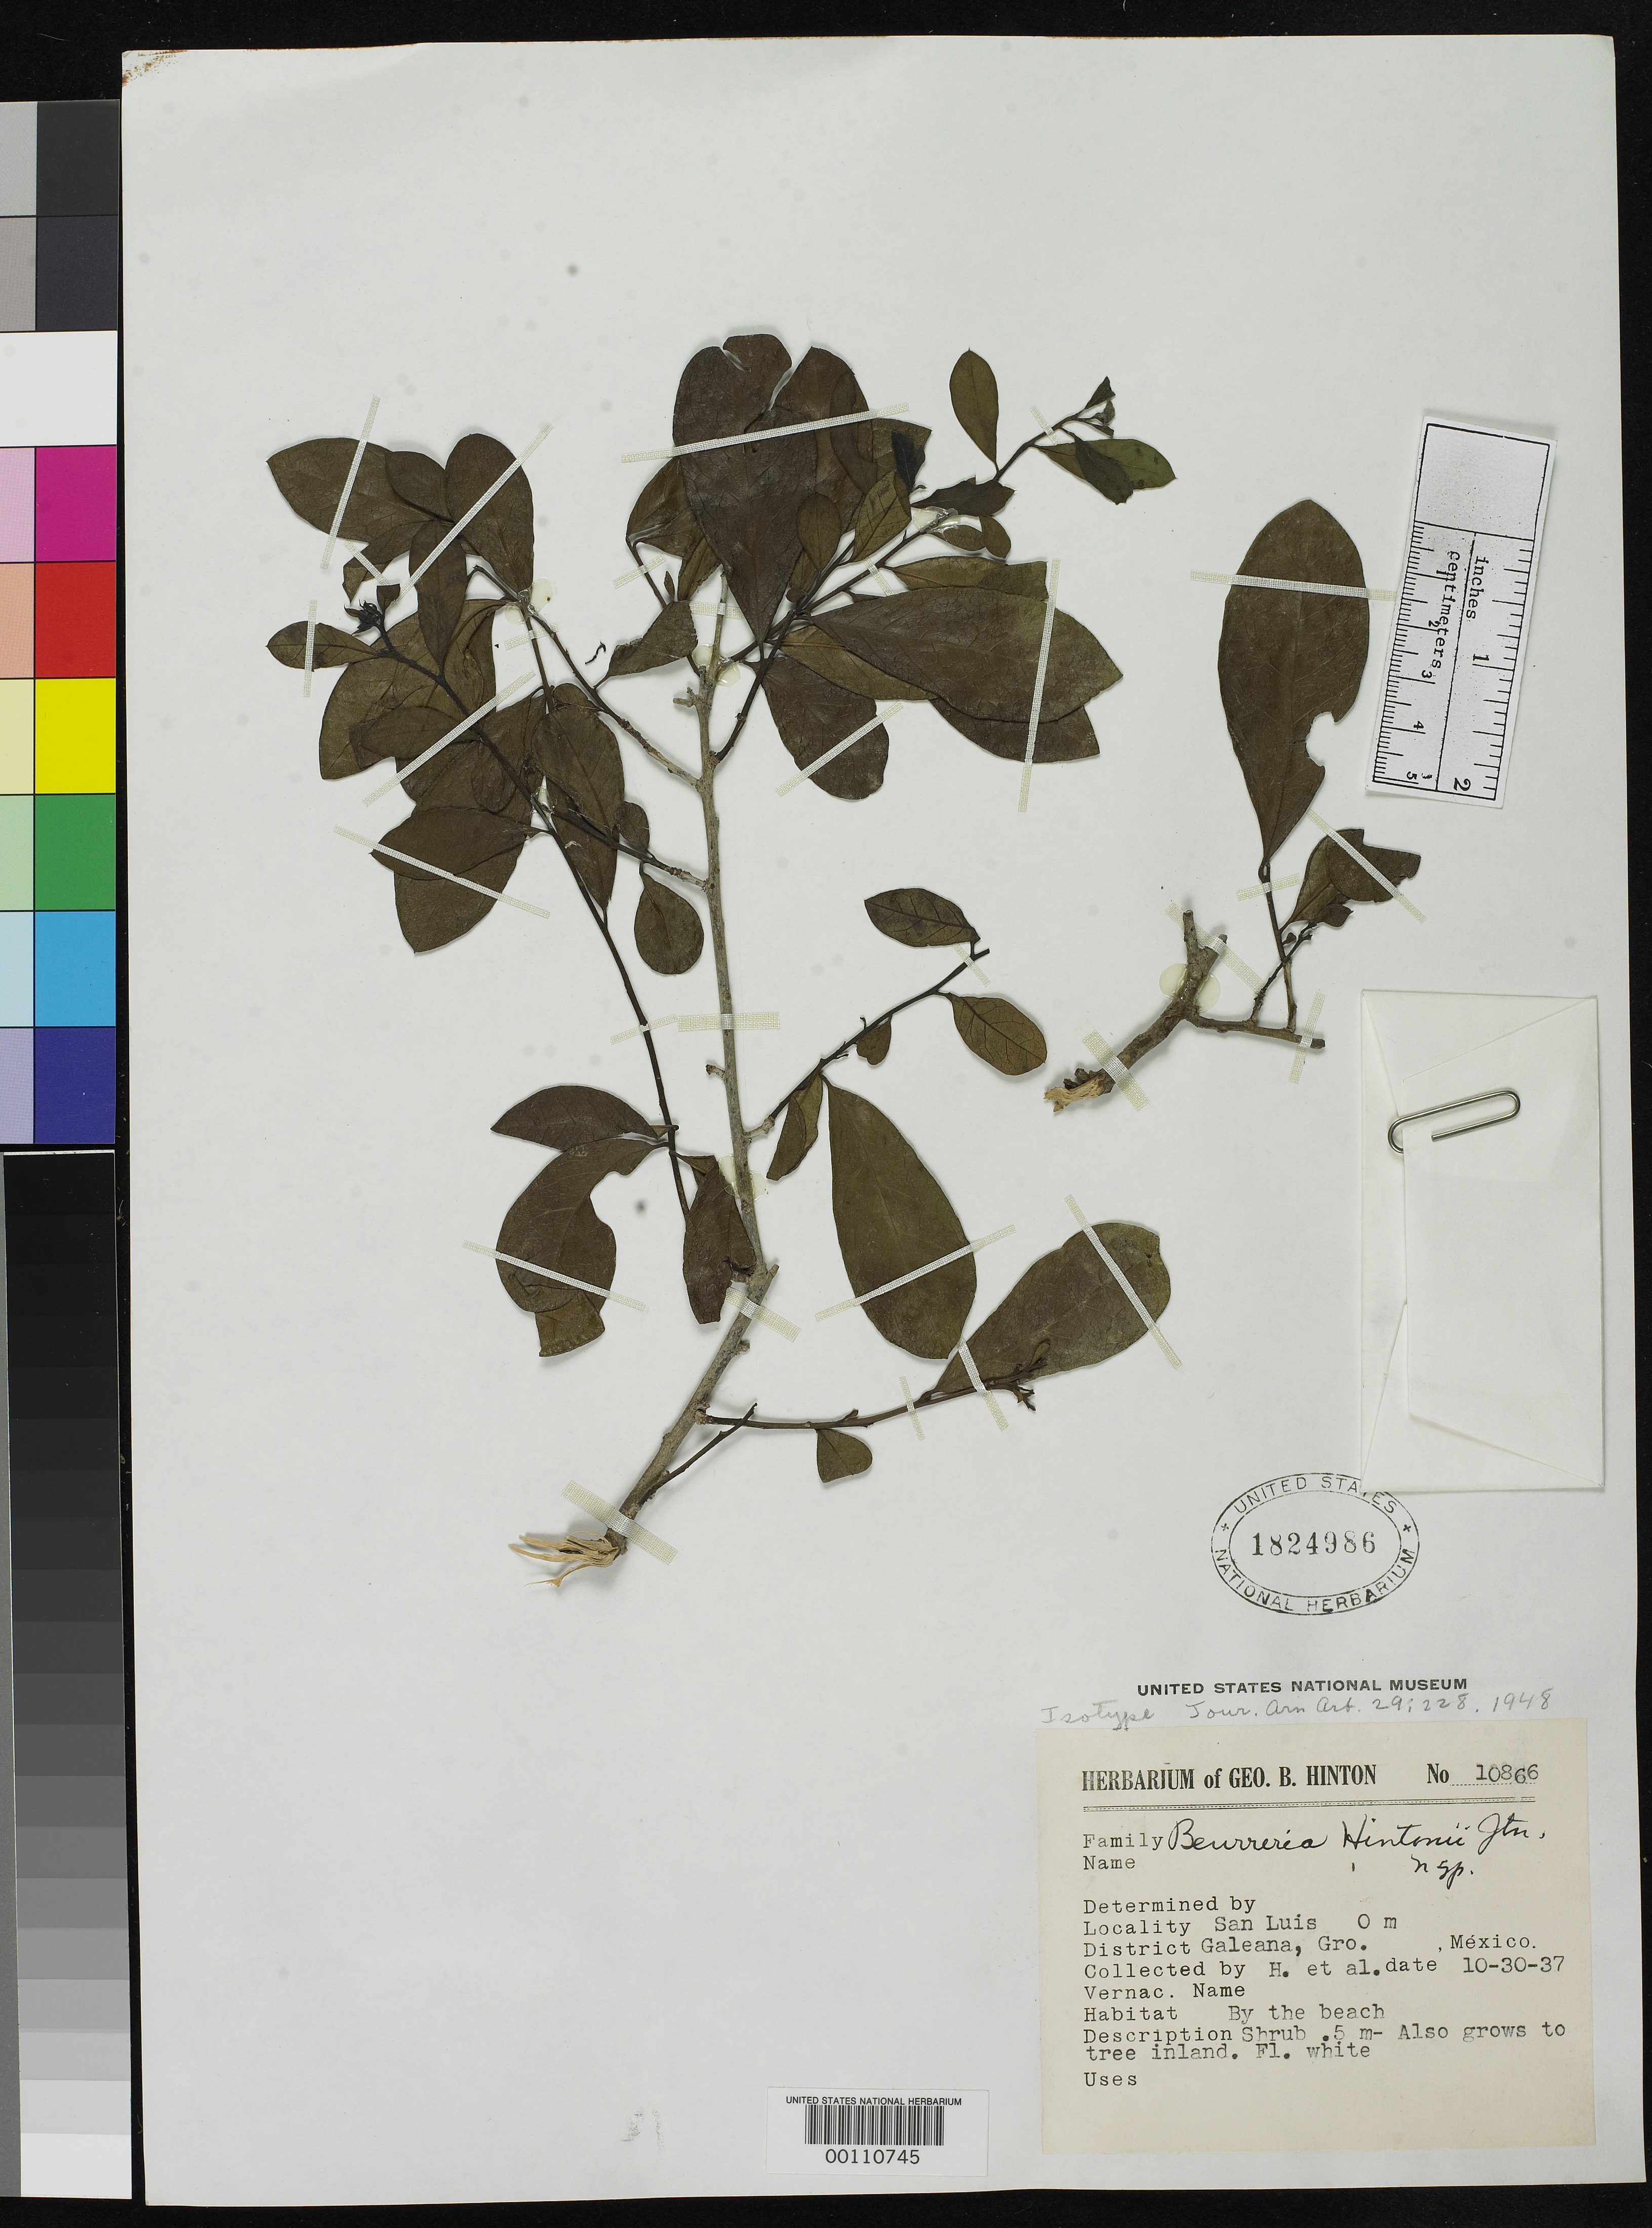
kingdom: Plantae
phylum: Tracheophyta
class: Magnoliopsida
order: Boraginales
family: Ehretiaceae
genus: Bourreria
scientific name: Bourreria hintonii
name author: I.M. Johnst.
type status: Isotype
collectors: G. B. Hinton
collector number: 10866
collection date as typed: Oct 1937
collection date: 1937-10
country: Mexico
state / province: Guerrero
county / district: Galeana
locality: San Luis.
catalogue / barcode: US 1824986